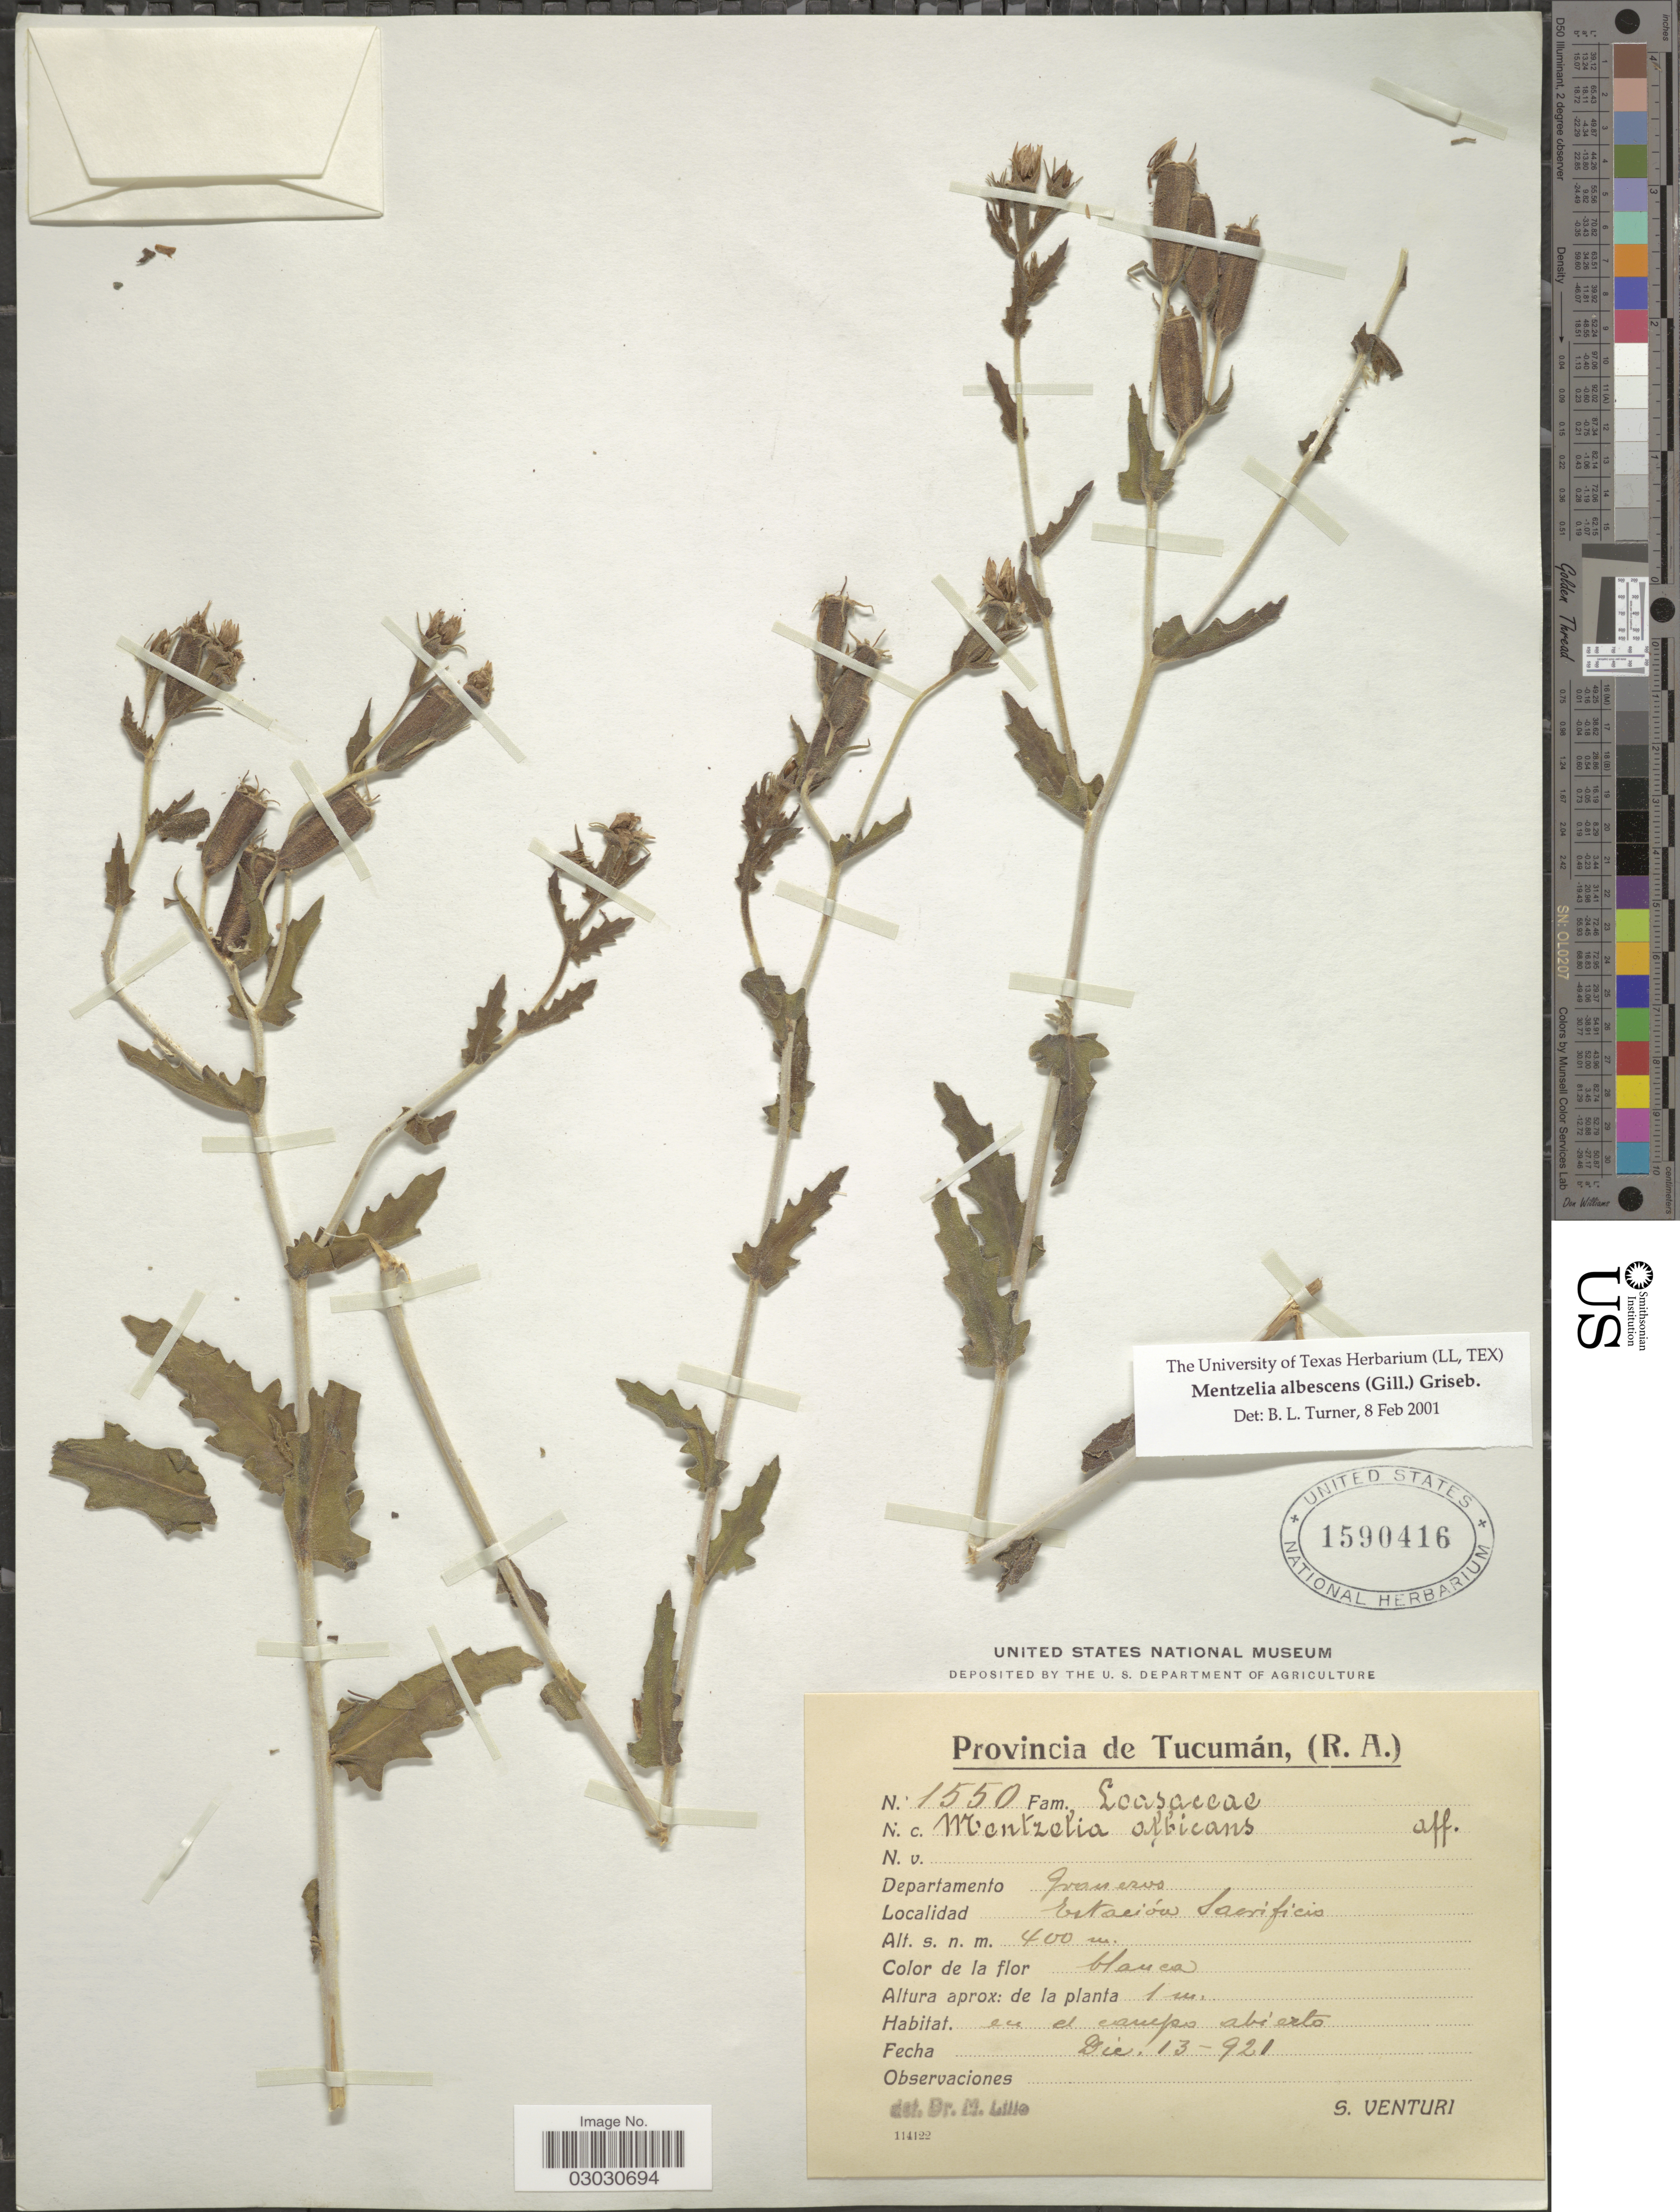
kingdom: Plantae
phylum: Tracheophyta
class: Magnoliopsida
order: Cornales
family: Loasaceae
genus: Mentzelia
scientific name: Mentzelia albescens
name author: (Gillies ex Arn.) Griseb.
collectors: S. Venturi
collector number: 1550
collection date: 1921-12-13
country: Argentina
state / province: Tucuman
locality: Tucumán, (R. A.). Departamento Graneros. Estación Sacrificio.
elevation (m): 400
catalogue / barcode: US 1590416